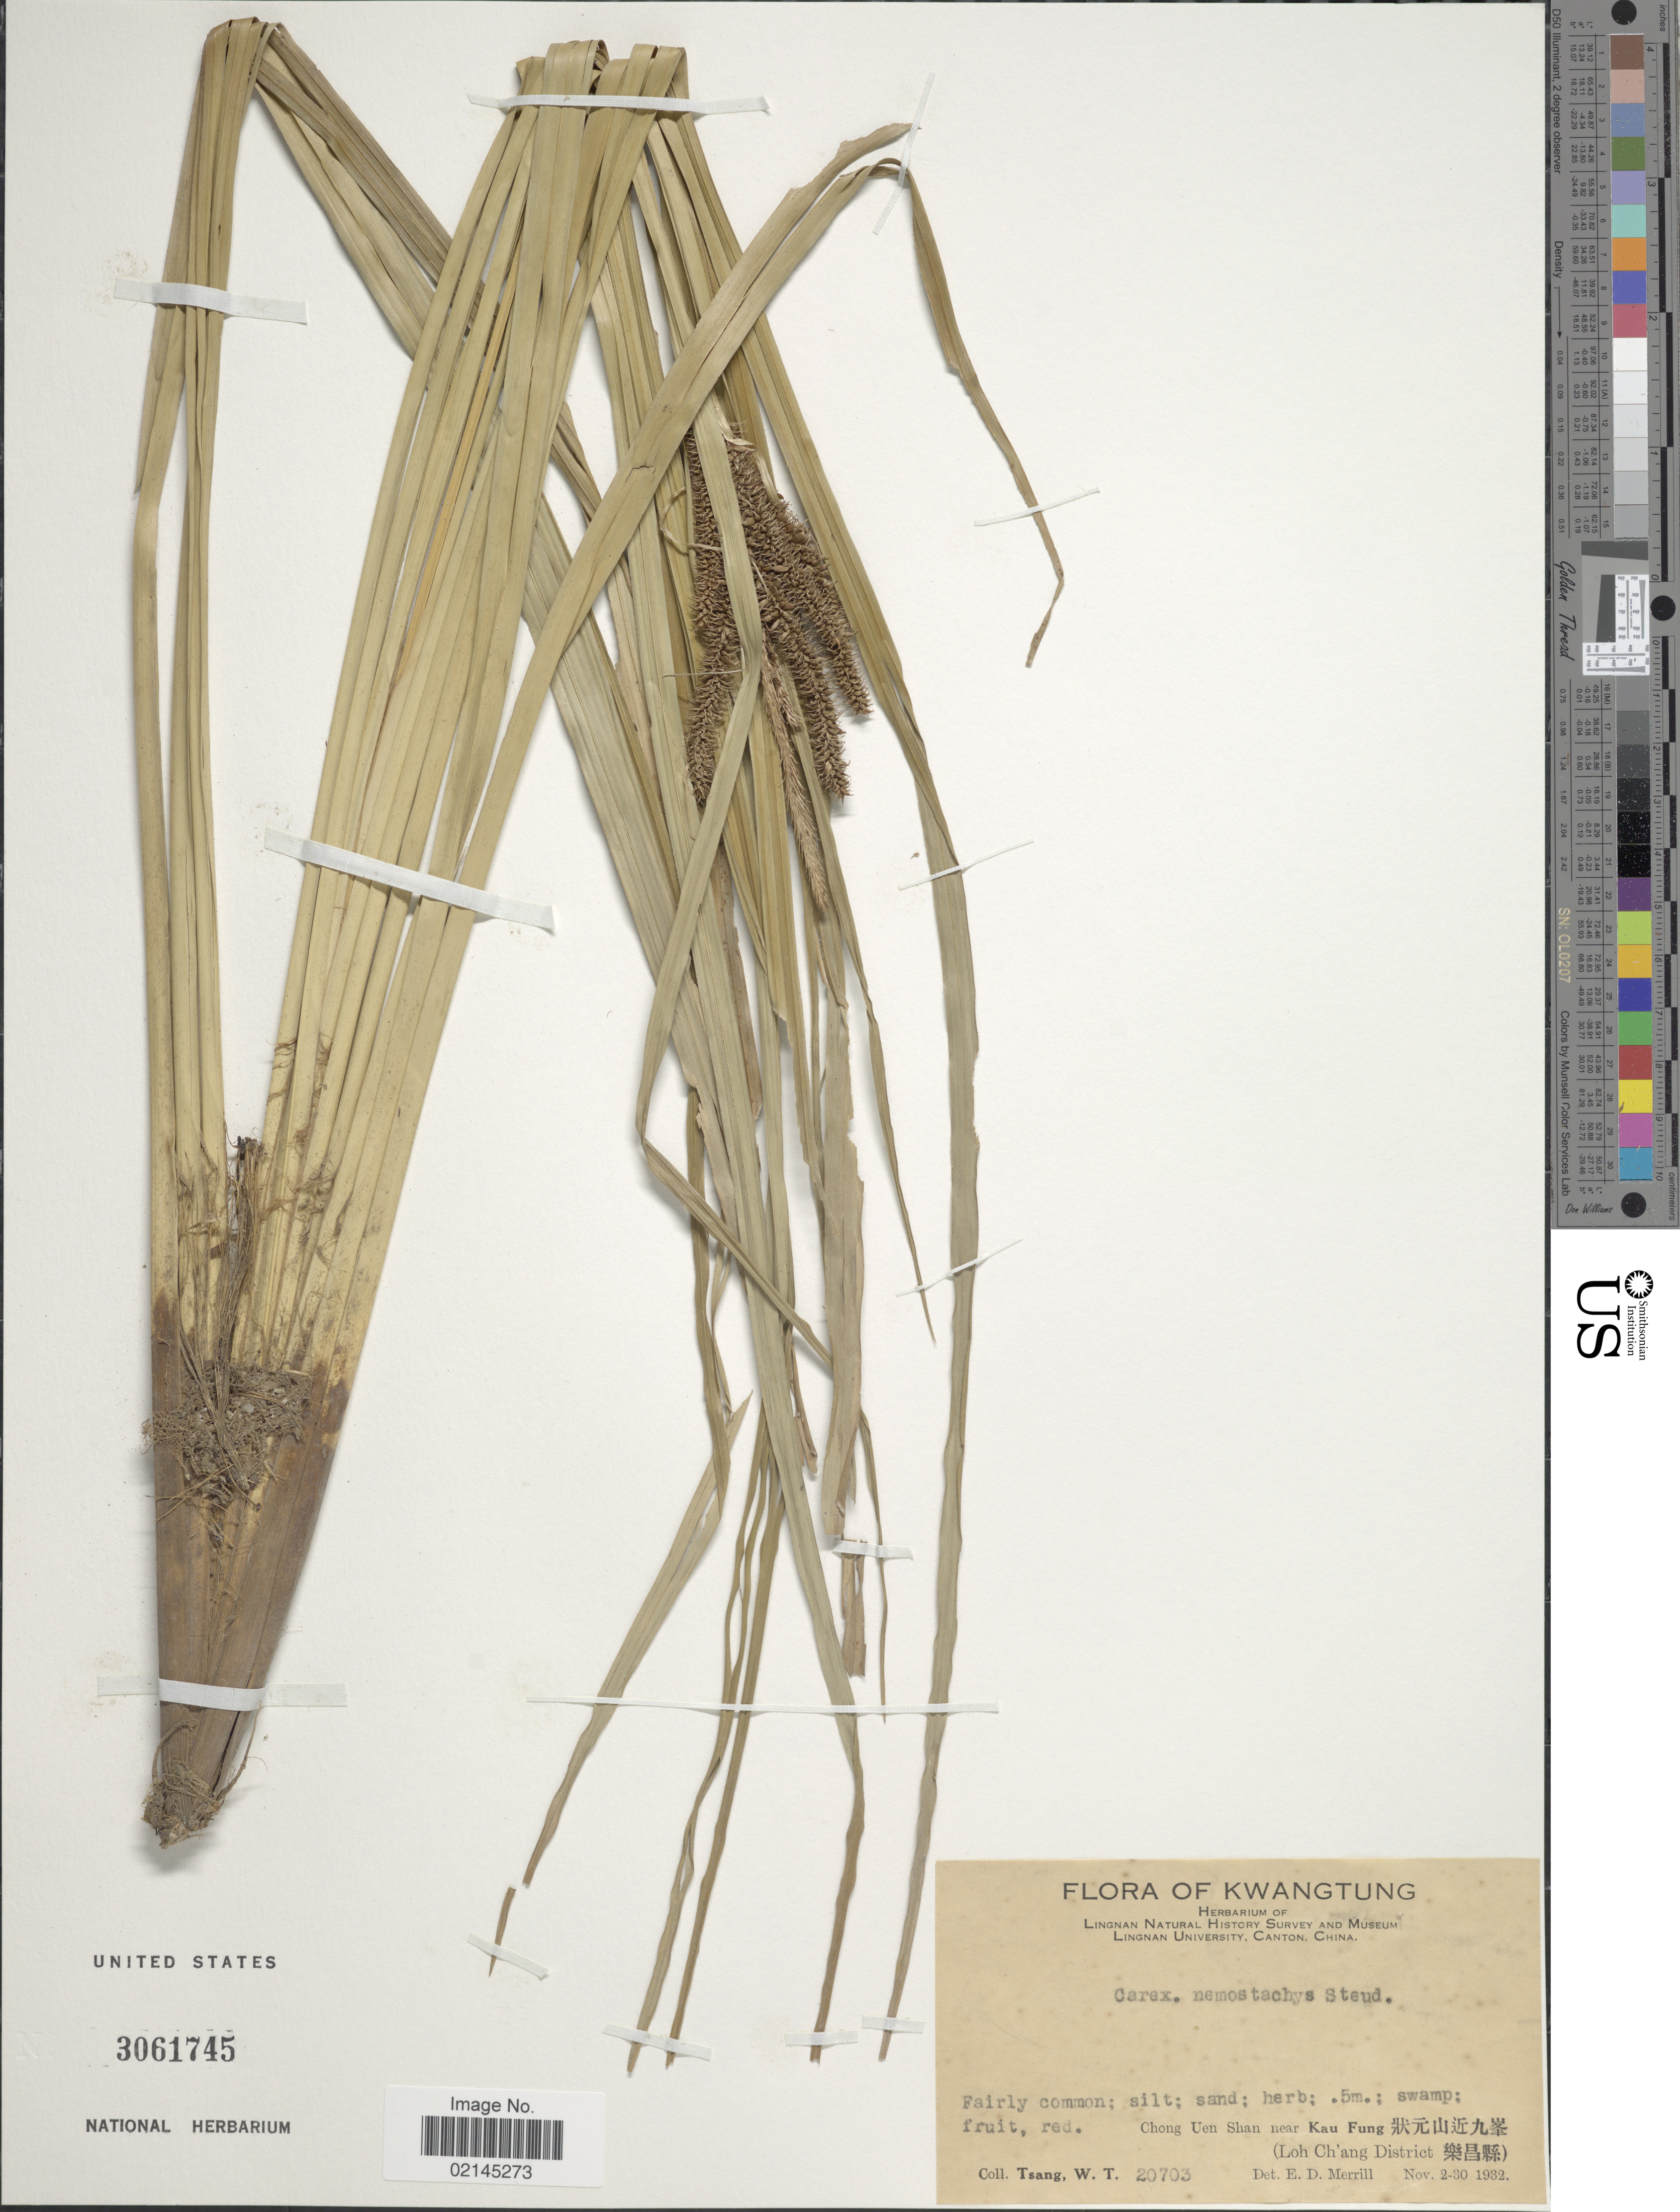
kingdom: Plantae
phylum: Tracheophyta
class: Liliopsida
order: Poales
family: Cyperaceae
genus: Carex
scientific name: Carex nemostachys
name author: Steud.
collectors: W. T. Tsang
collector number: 20703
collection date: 1932-11-02/1932-11-30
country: China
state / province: Guangdong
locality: Kwangtung. Chong Uen Shan near Kau Fung. (Loh Ch'ang District)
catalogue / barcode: US 3061745